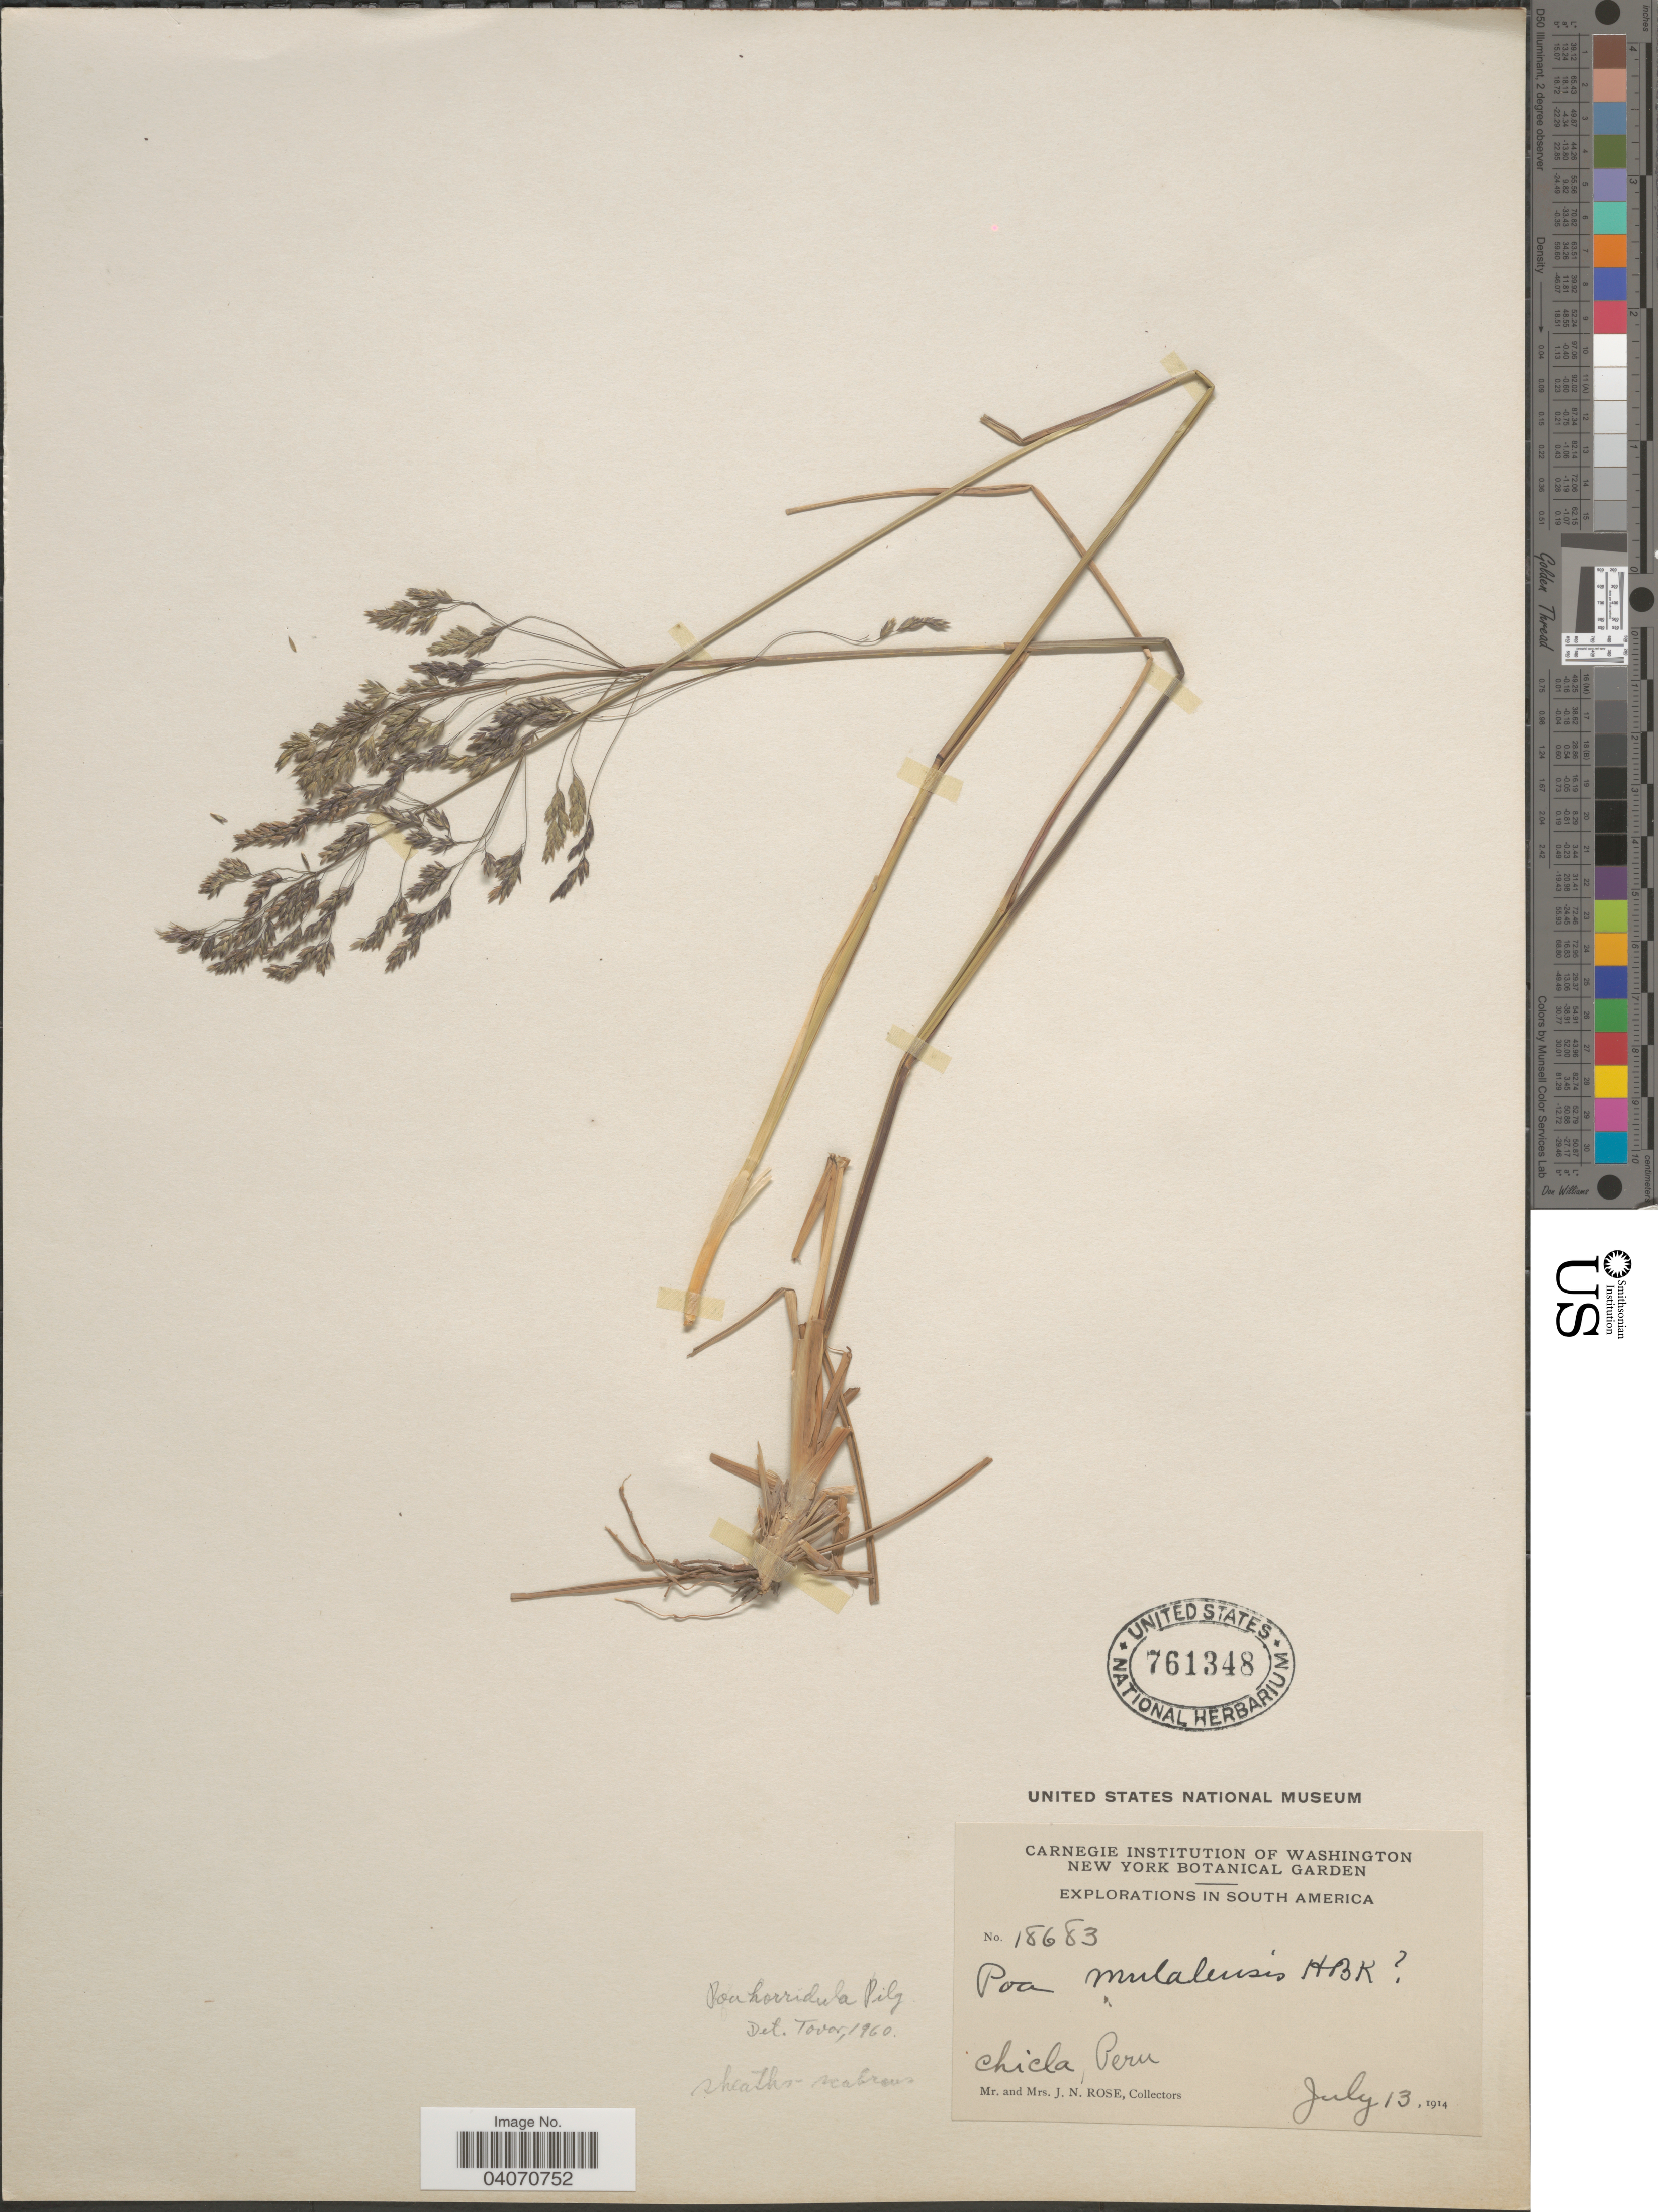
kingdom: Plantae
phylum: Tracheophyta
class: Liliopsida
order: Poales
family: Poaceae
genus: Poa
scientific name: Poa horridula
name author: Pilg.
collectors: J. N. Rose & L. B. Rose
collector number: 18683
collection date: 1914-07-13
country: Peru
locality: Explorations in South America. Chicla.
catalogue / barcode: US 761348